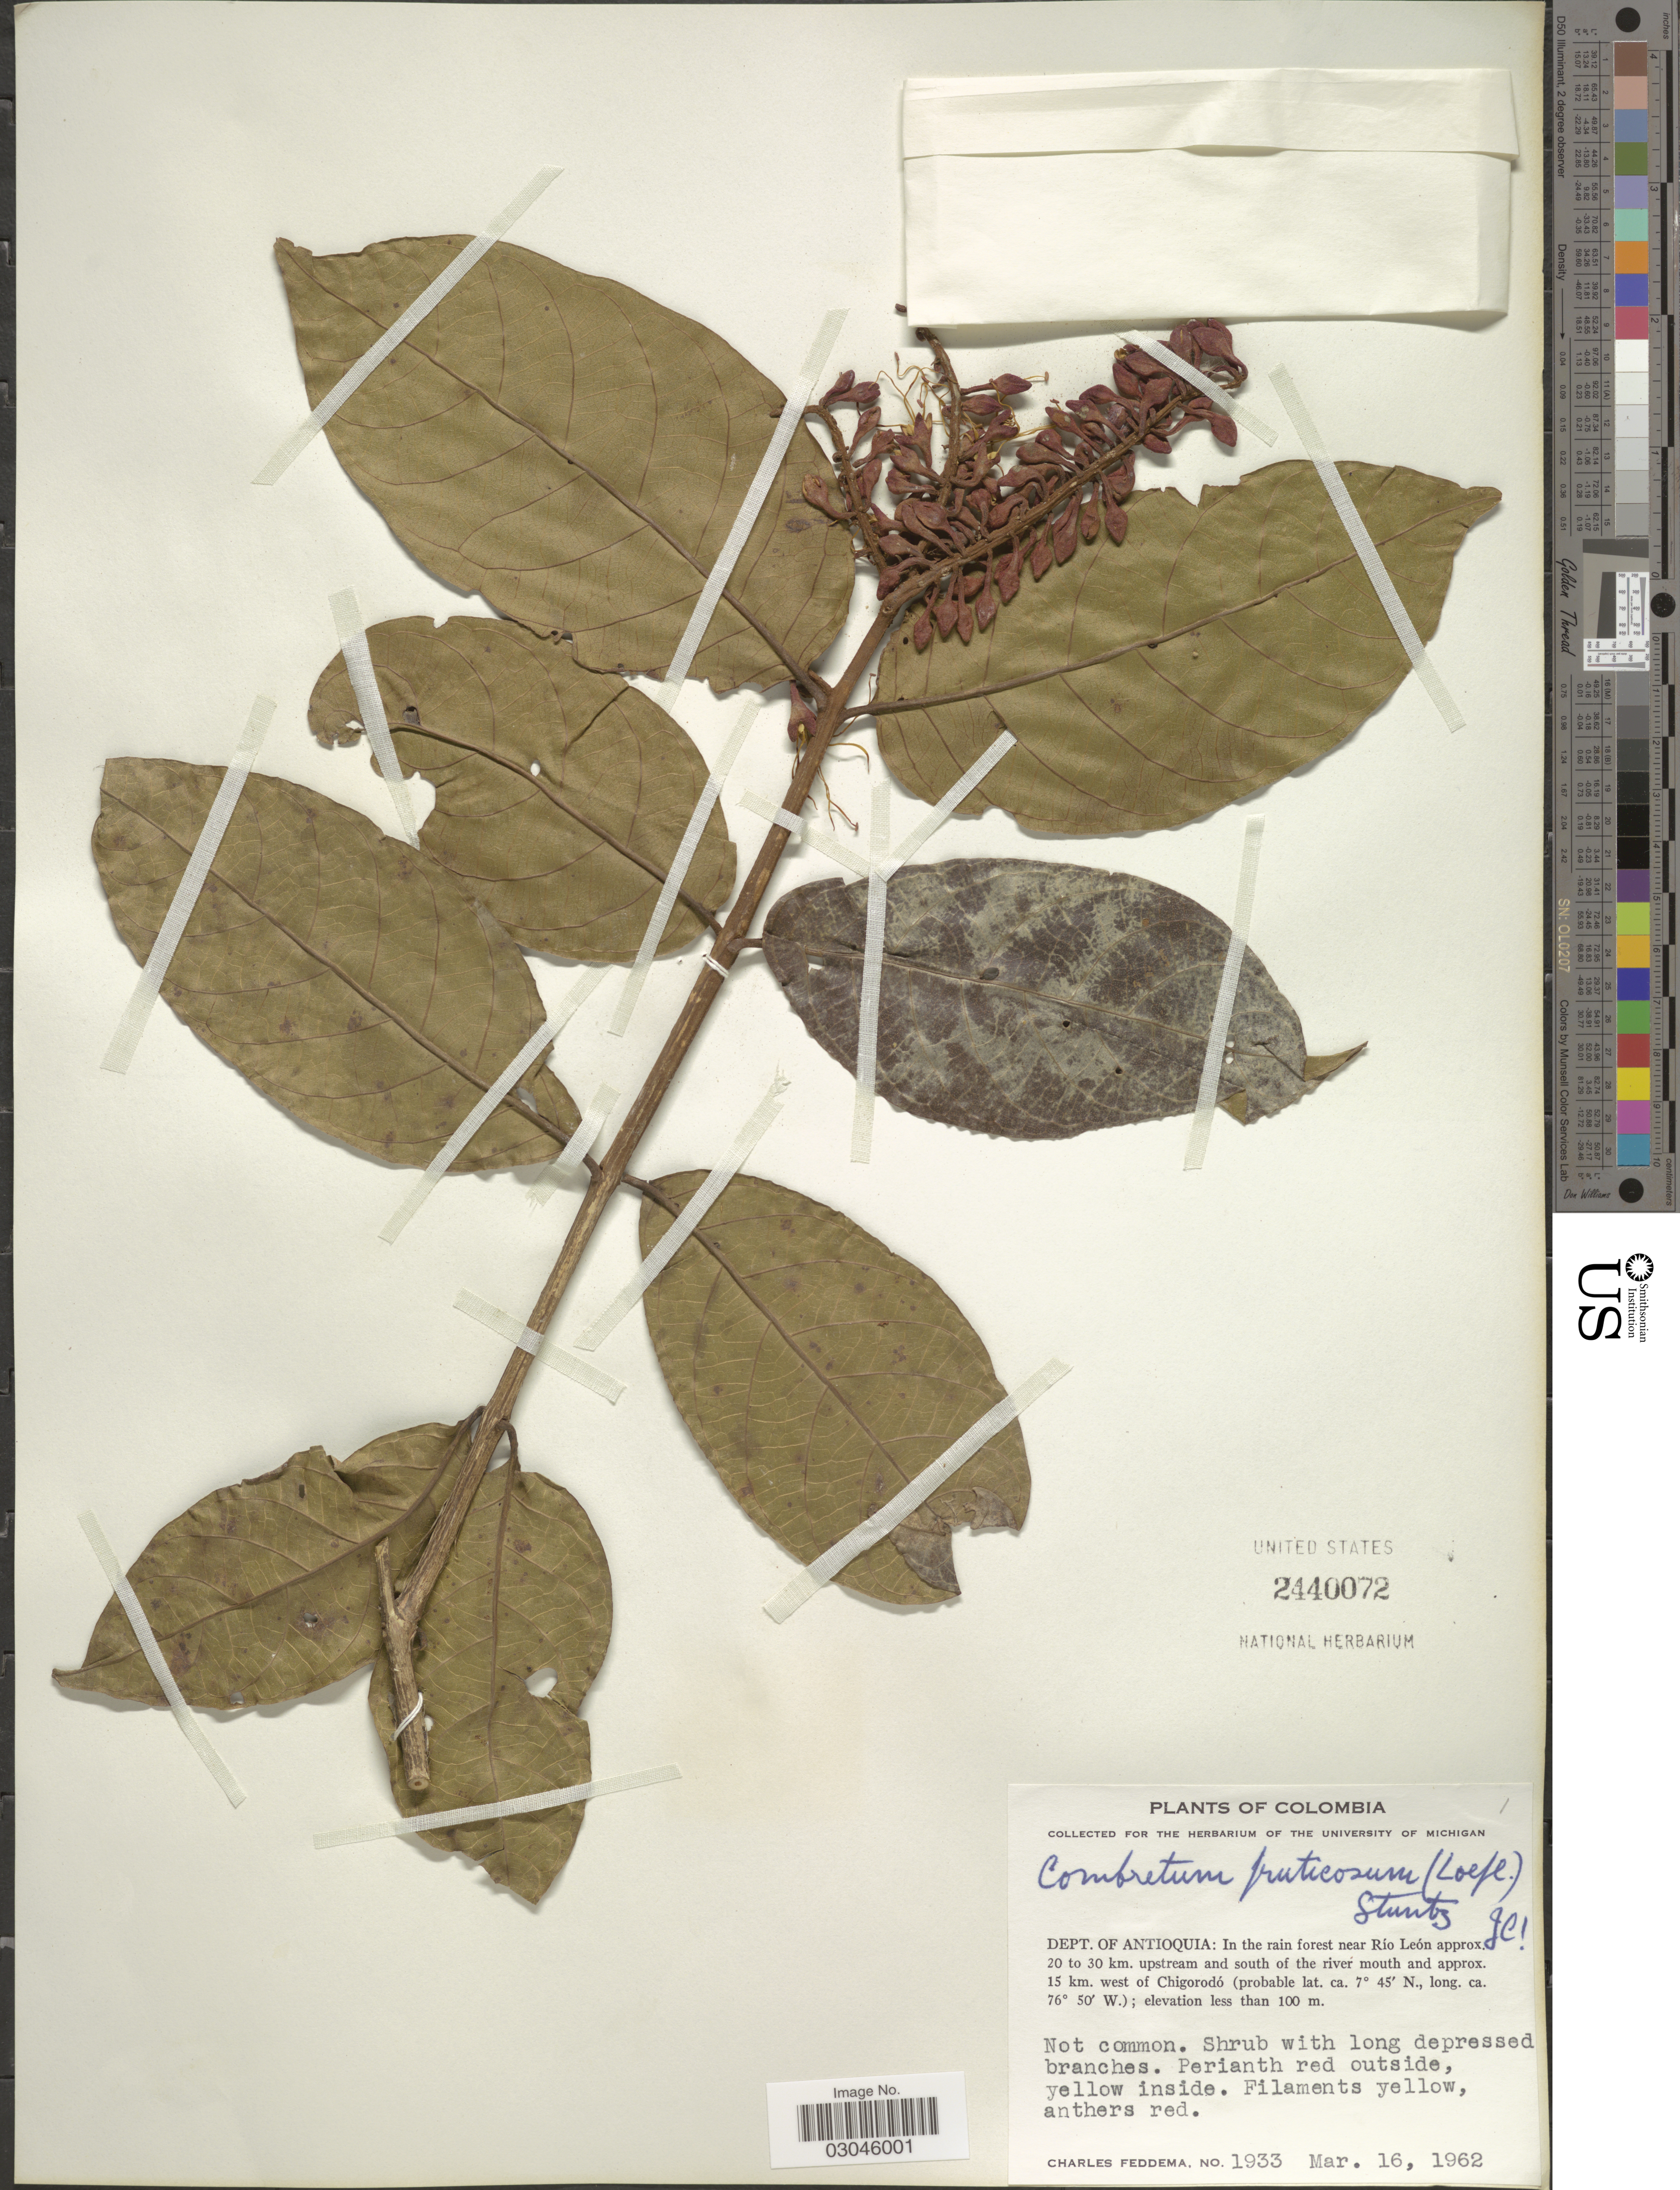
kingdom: Plantae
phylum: Tracheophyta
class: Magnoliopsida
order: Myrtales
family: Combretaceae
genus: Combretum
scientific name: Combretum fruticosum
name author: (Loefl.) Stuntz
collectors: C. Feddema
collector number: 1933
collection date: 1962-03-16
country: Colombia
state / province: Antioquia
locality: Dept. of Antioquia: In the rain forest near Río León approx. 20 to 30 km. upstream and south of the river mouth and approx. 15 km. west of Chigorodó.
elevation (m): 100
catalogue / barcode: US 2440072